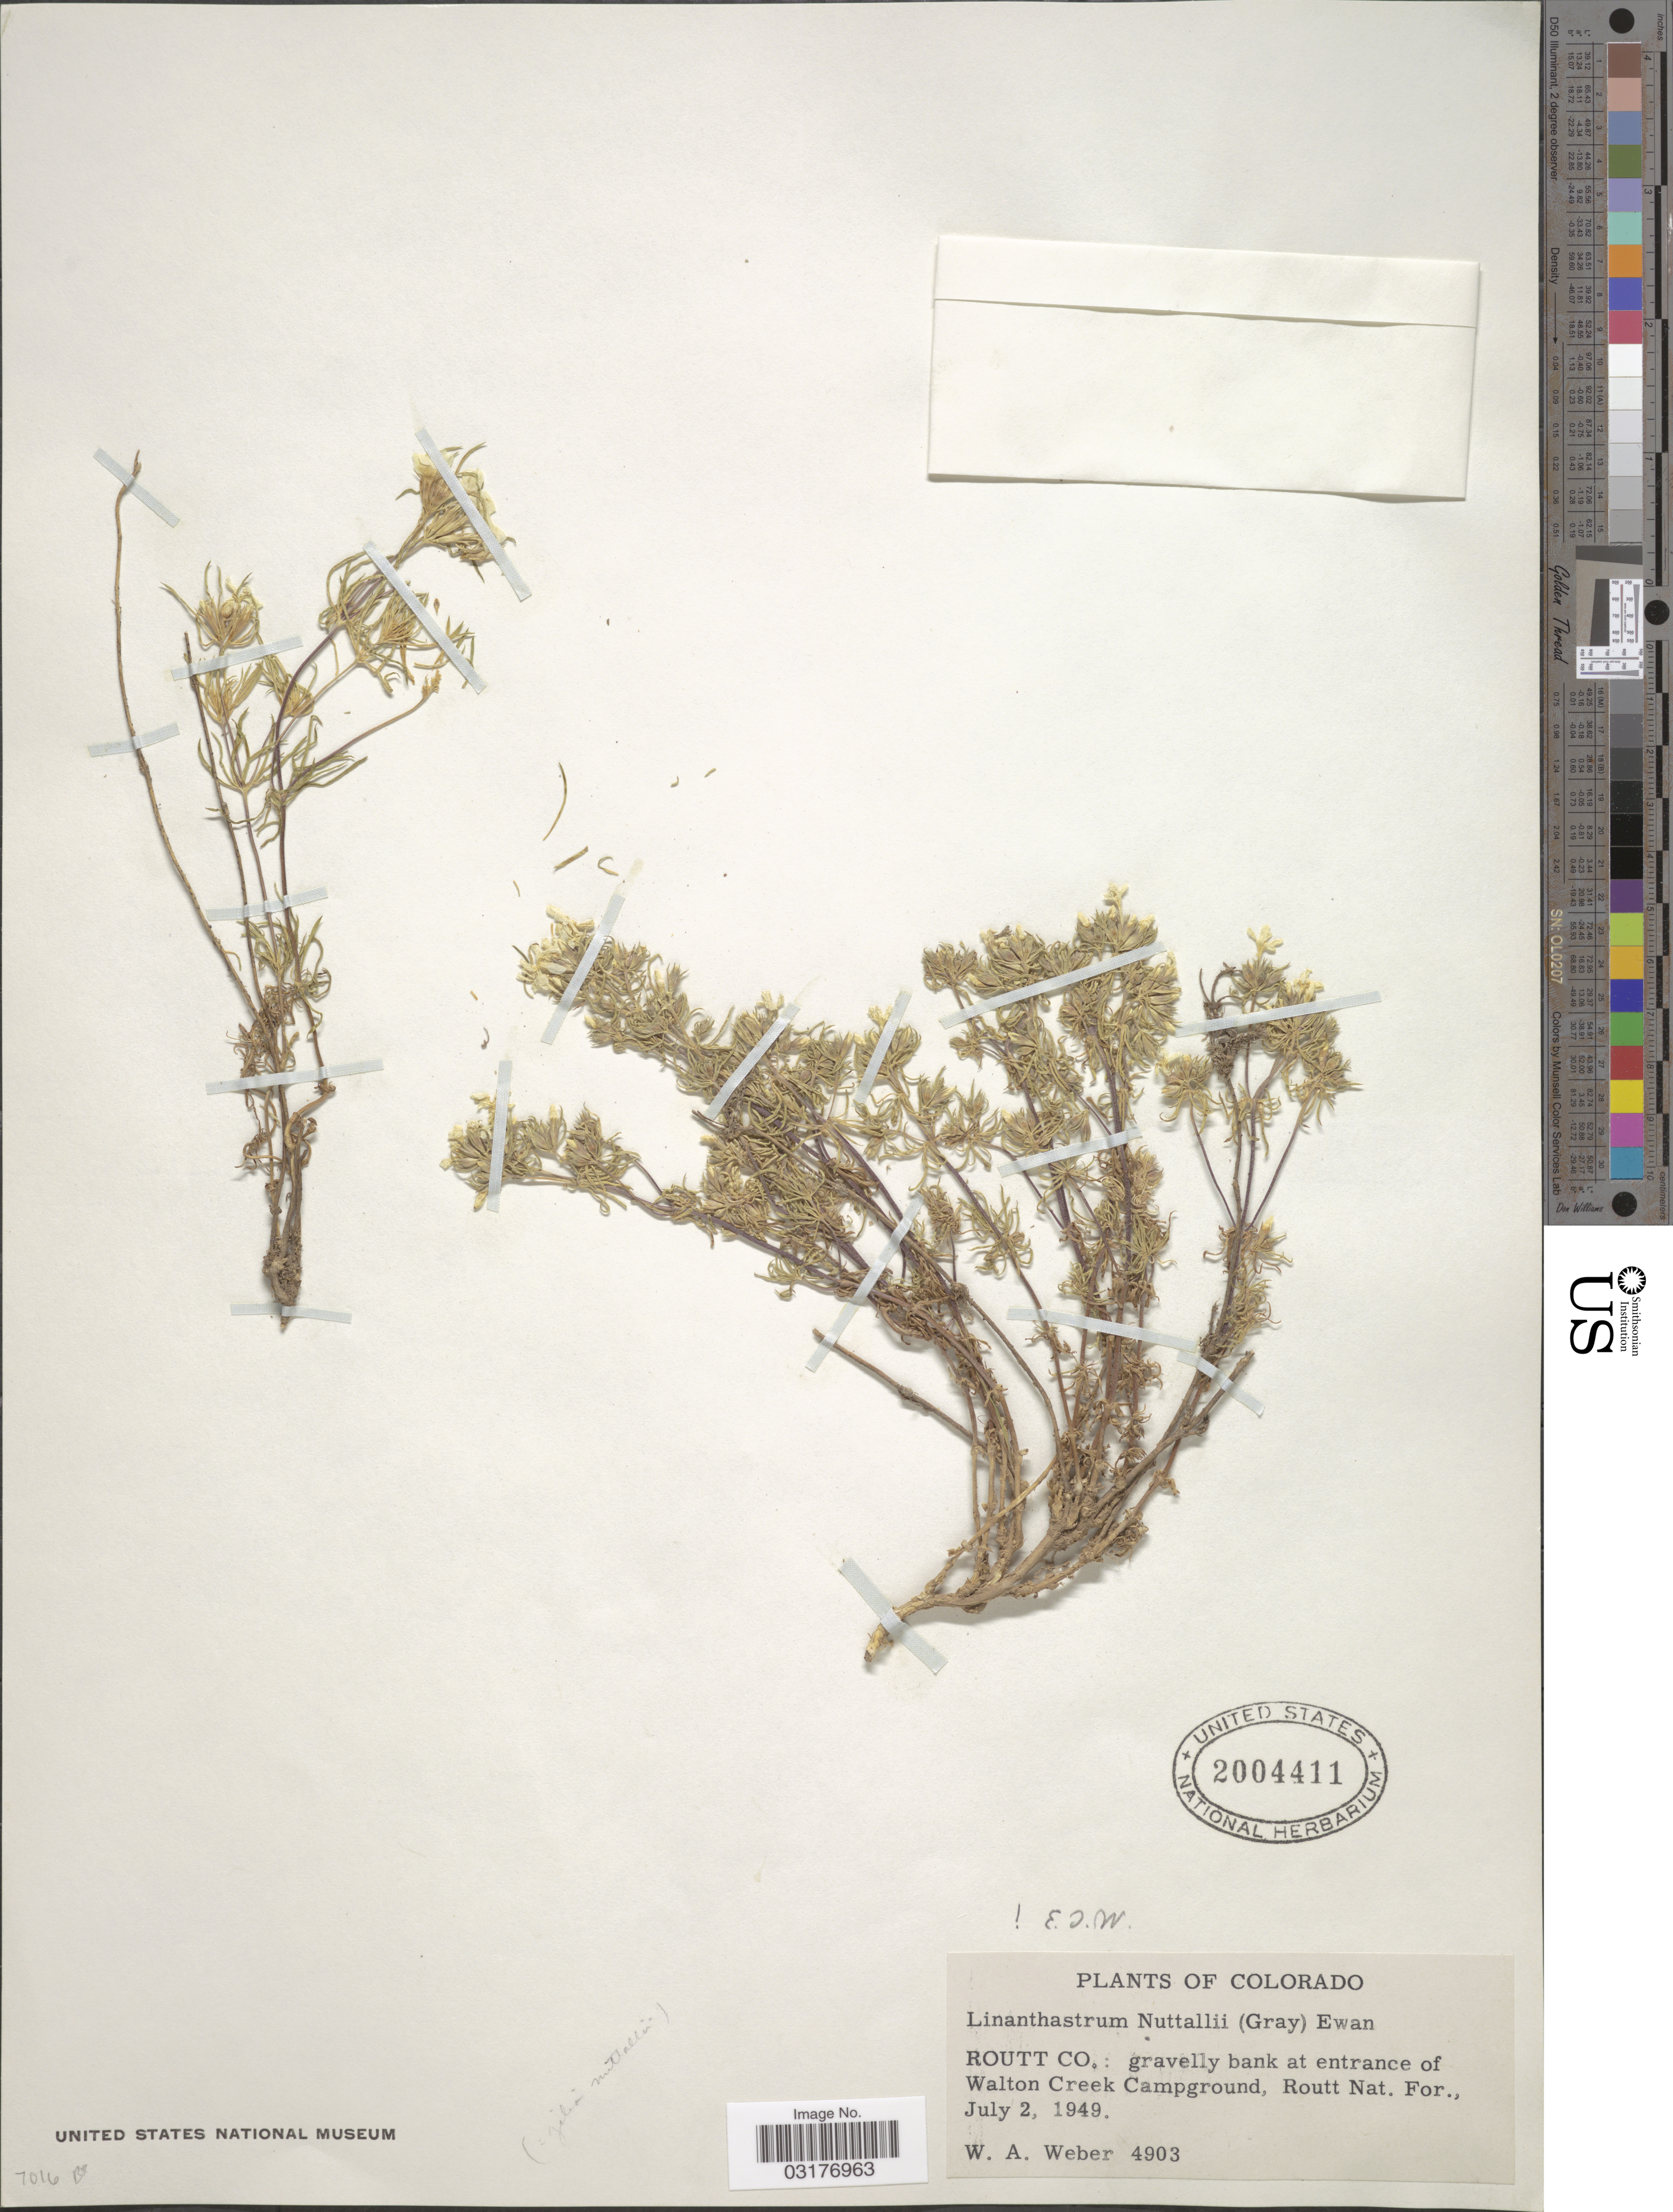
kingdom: Plantae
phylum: Tracheophyta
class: Magnoliopsida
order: Ericales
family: Polemoniaceae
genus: Leptosiphon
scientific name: Leptosiphon nuttallii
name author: (A. Gray) J.M. Porter & L.A. Johnson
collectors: W. A. Weber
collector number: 4903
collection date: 1949-07-02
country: United States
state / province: Colorado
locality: Routt Co.: gravelly bank at entrance of Walton Creek Campground, Routt Nat. For.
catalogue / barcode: US 2004411